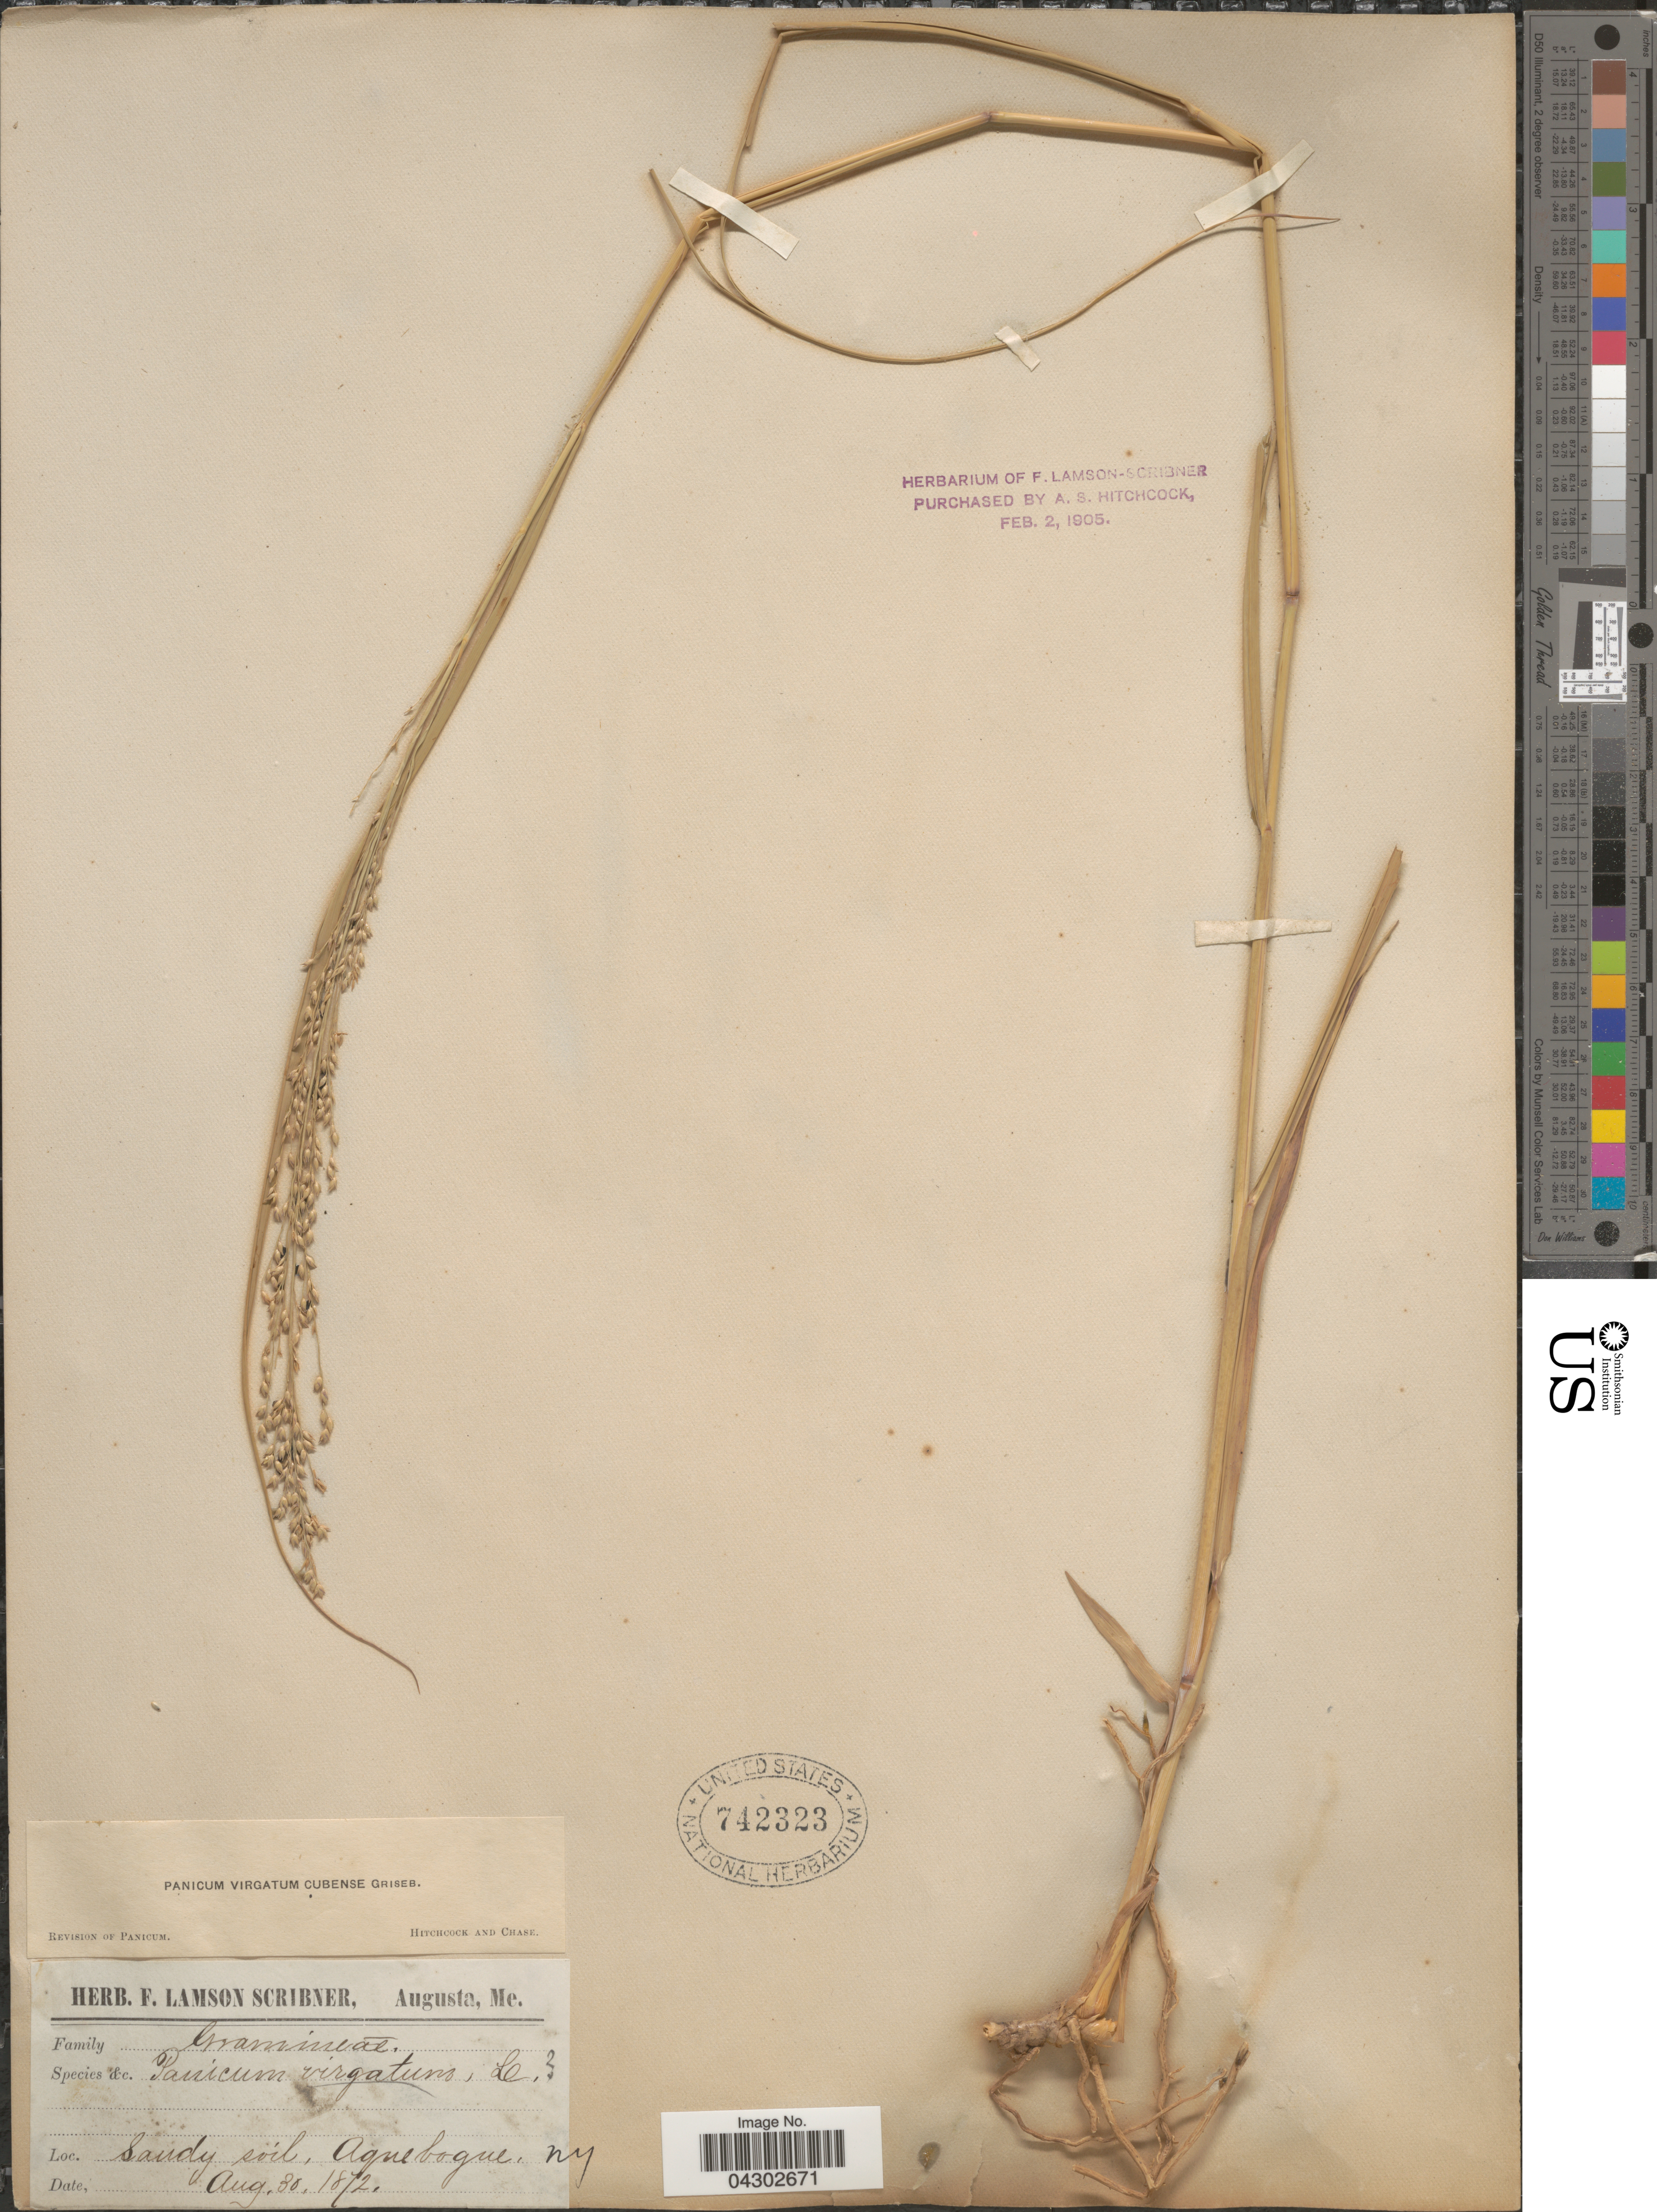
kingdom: Plantae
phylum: Tracheophyta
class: Liliopsida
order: Poales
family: Poaceae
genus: Panicum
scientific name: Panicum virgatum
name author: L.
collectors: ex herb. F. Lamson Scribner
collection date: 1872-08-30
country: United States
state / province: New York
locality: Sandy soil, Aquebogue.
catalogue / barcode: US 742323